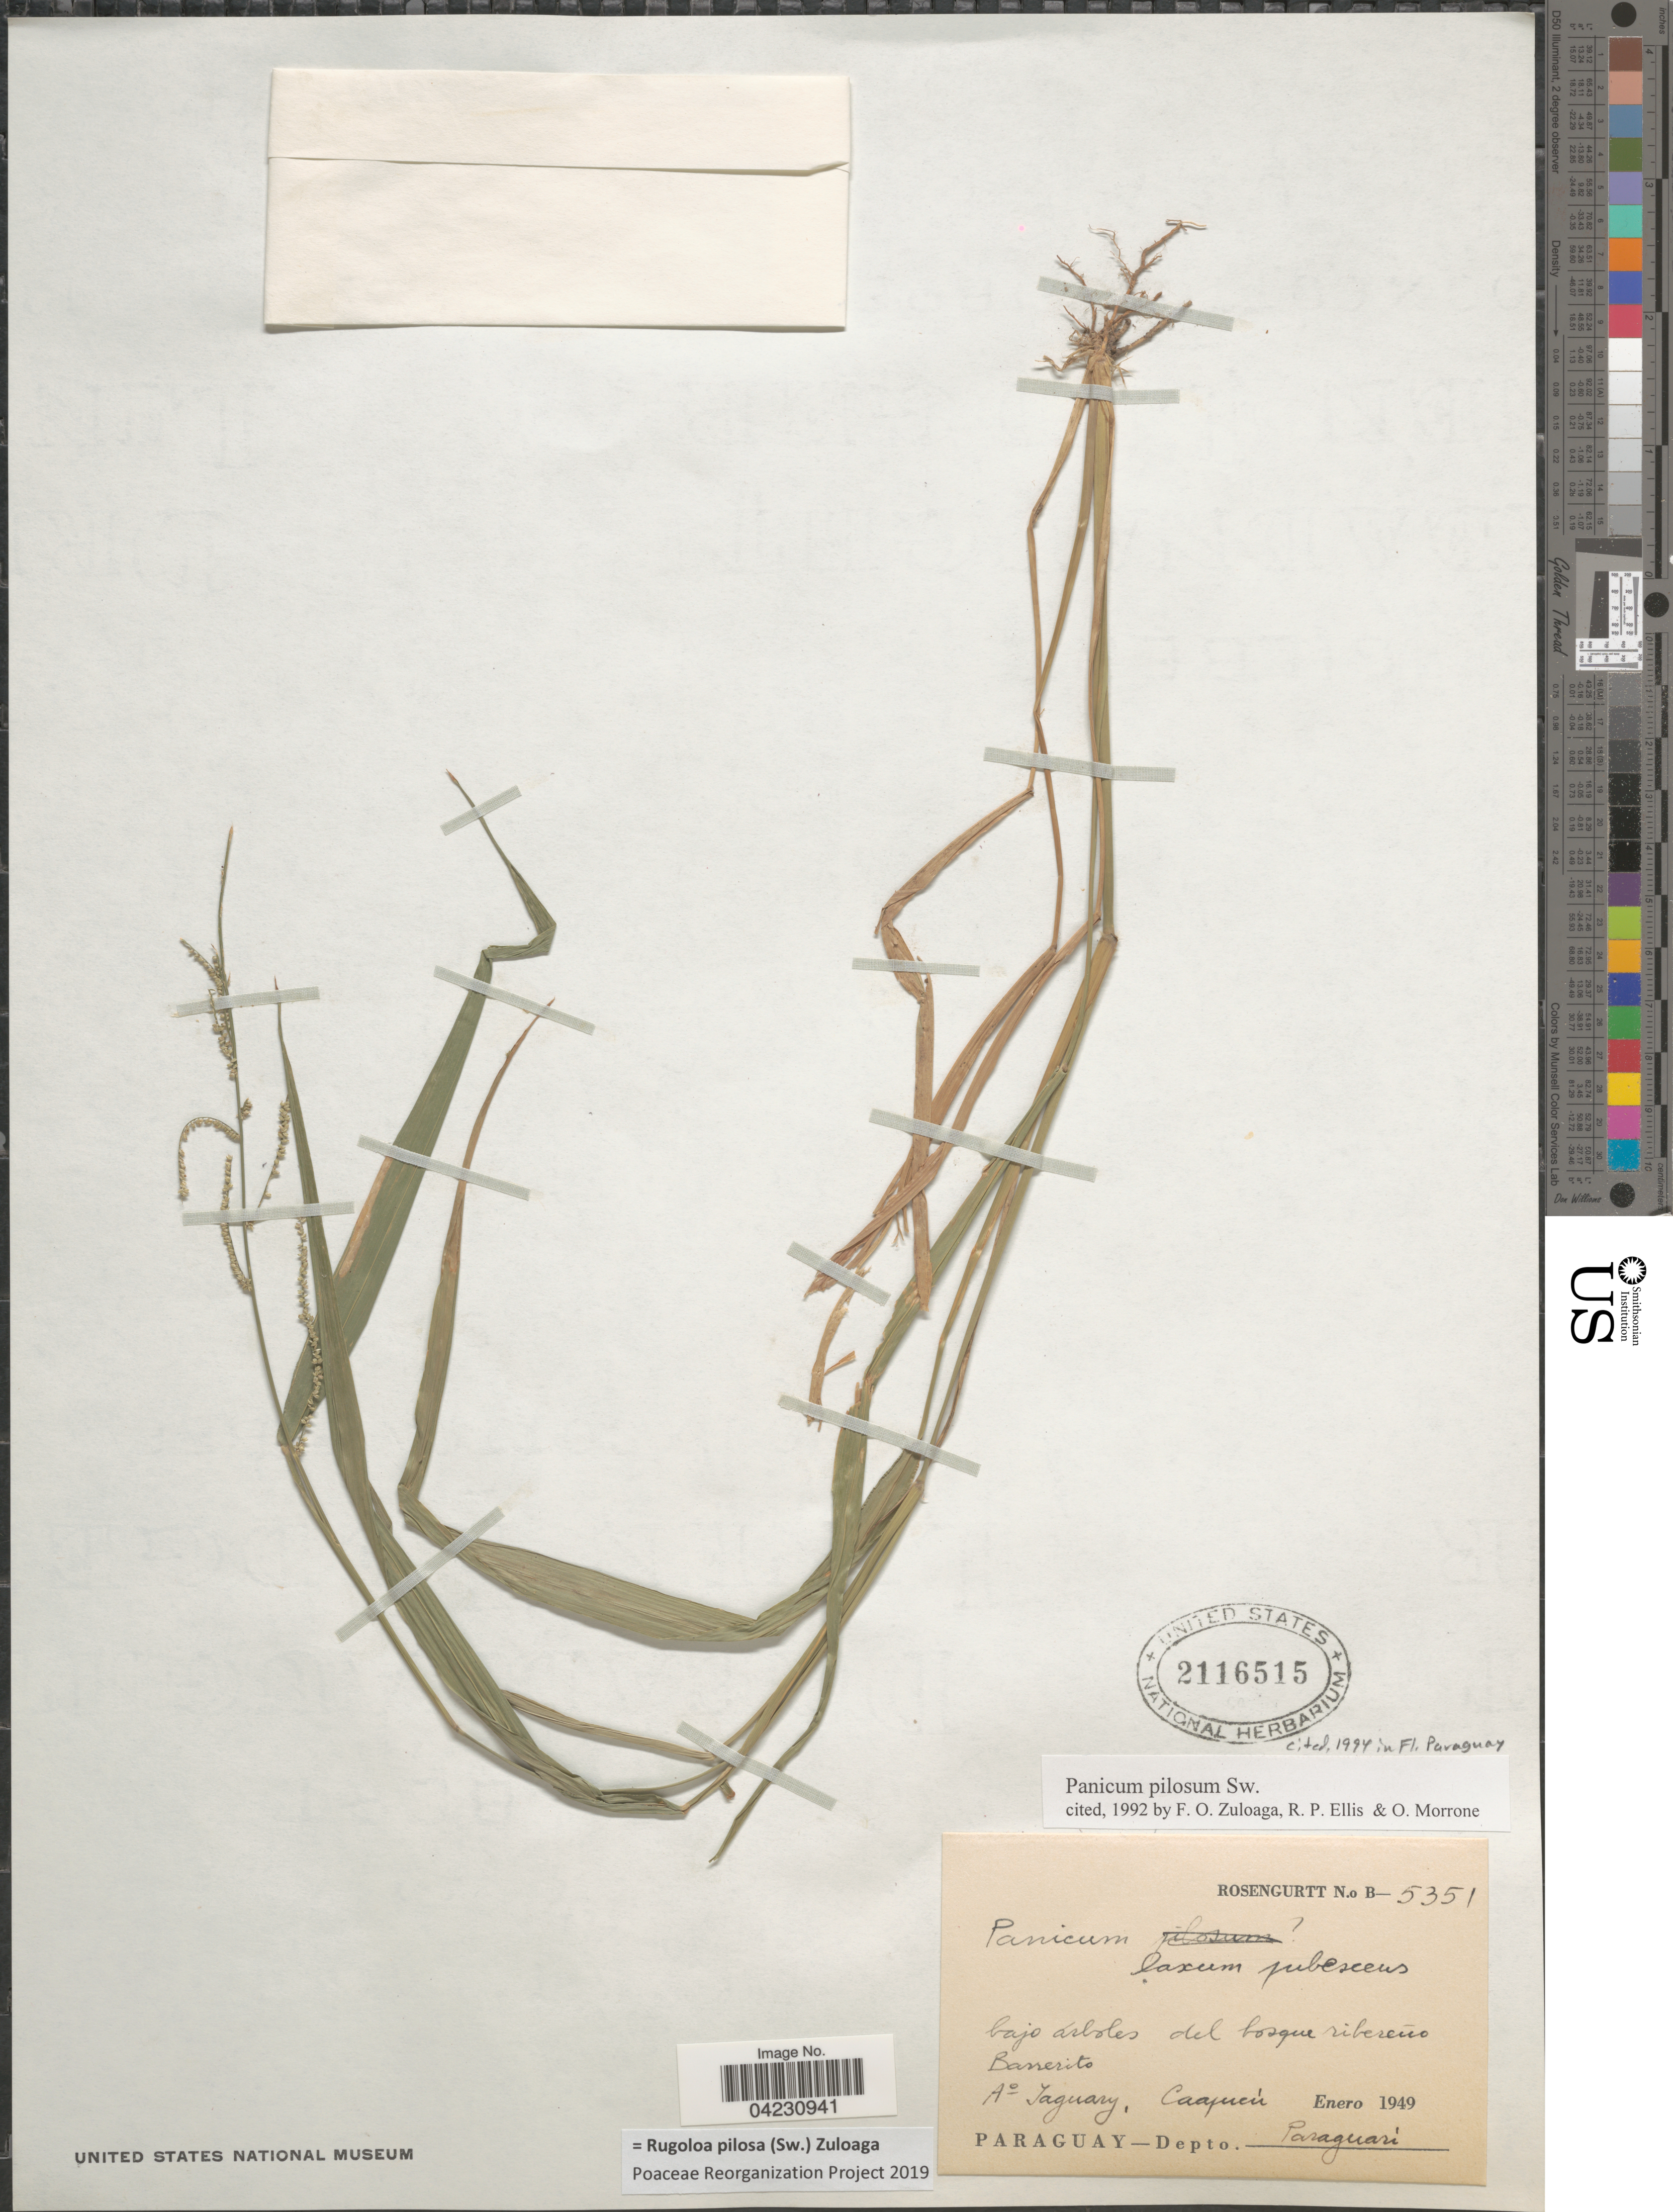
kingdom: Plantae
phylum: Tracheophyta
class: Liliopsida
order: Poales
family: Poaceae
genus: Rugoloa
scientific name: Rugoloa pilosa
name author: (Sw.) Zuloaga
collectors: Rosengurtt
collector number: B-5351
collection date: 1949-01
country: Paraguay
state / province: Paraguari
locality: Bajo árboles del bosque ribeño. Barrerito. A° Jaguary, Caapucú. Depto. Paraguari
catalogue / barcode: US 2116515